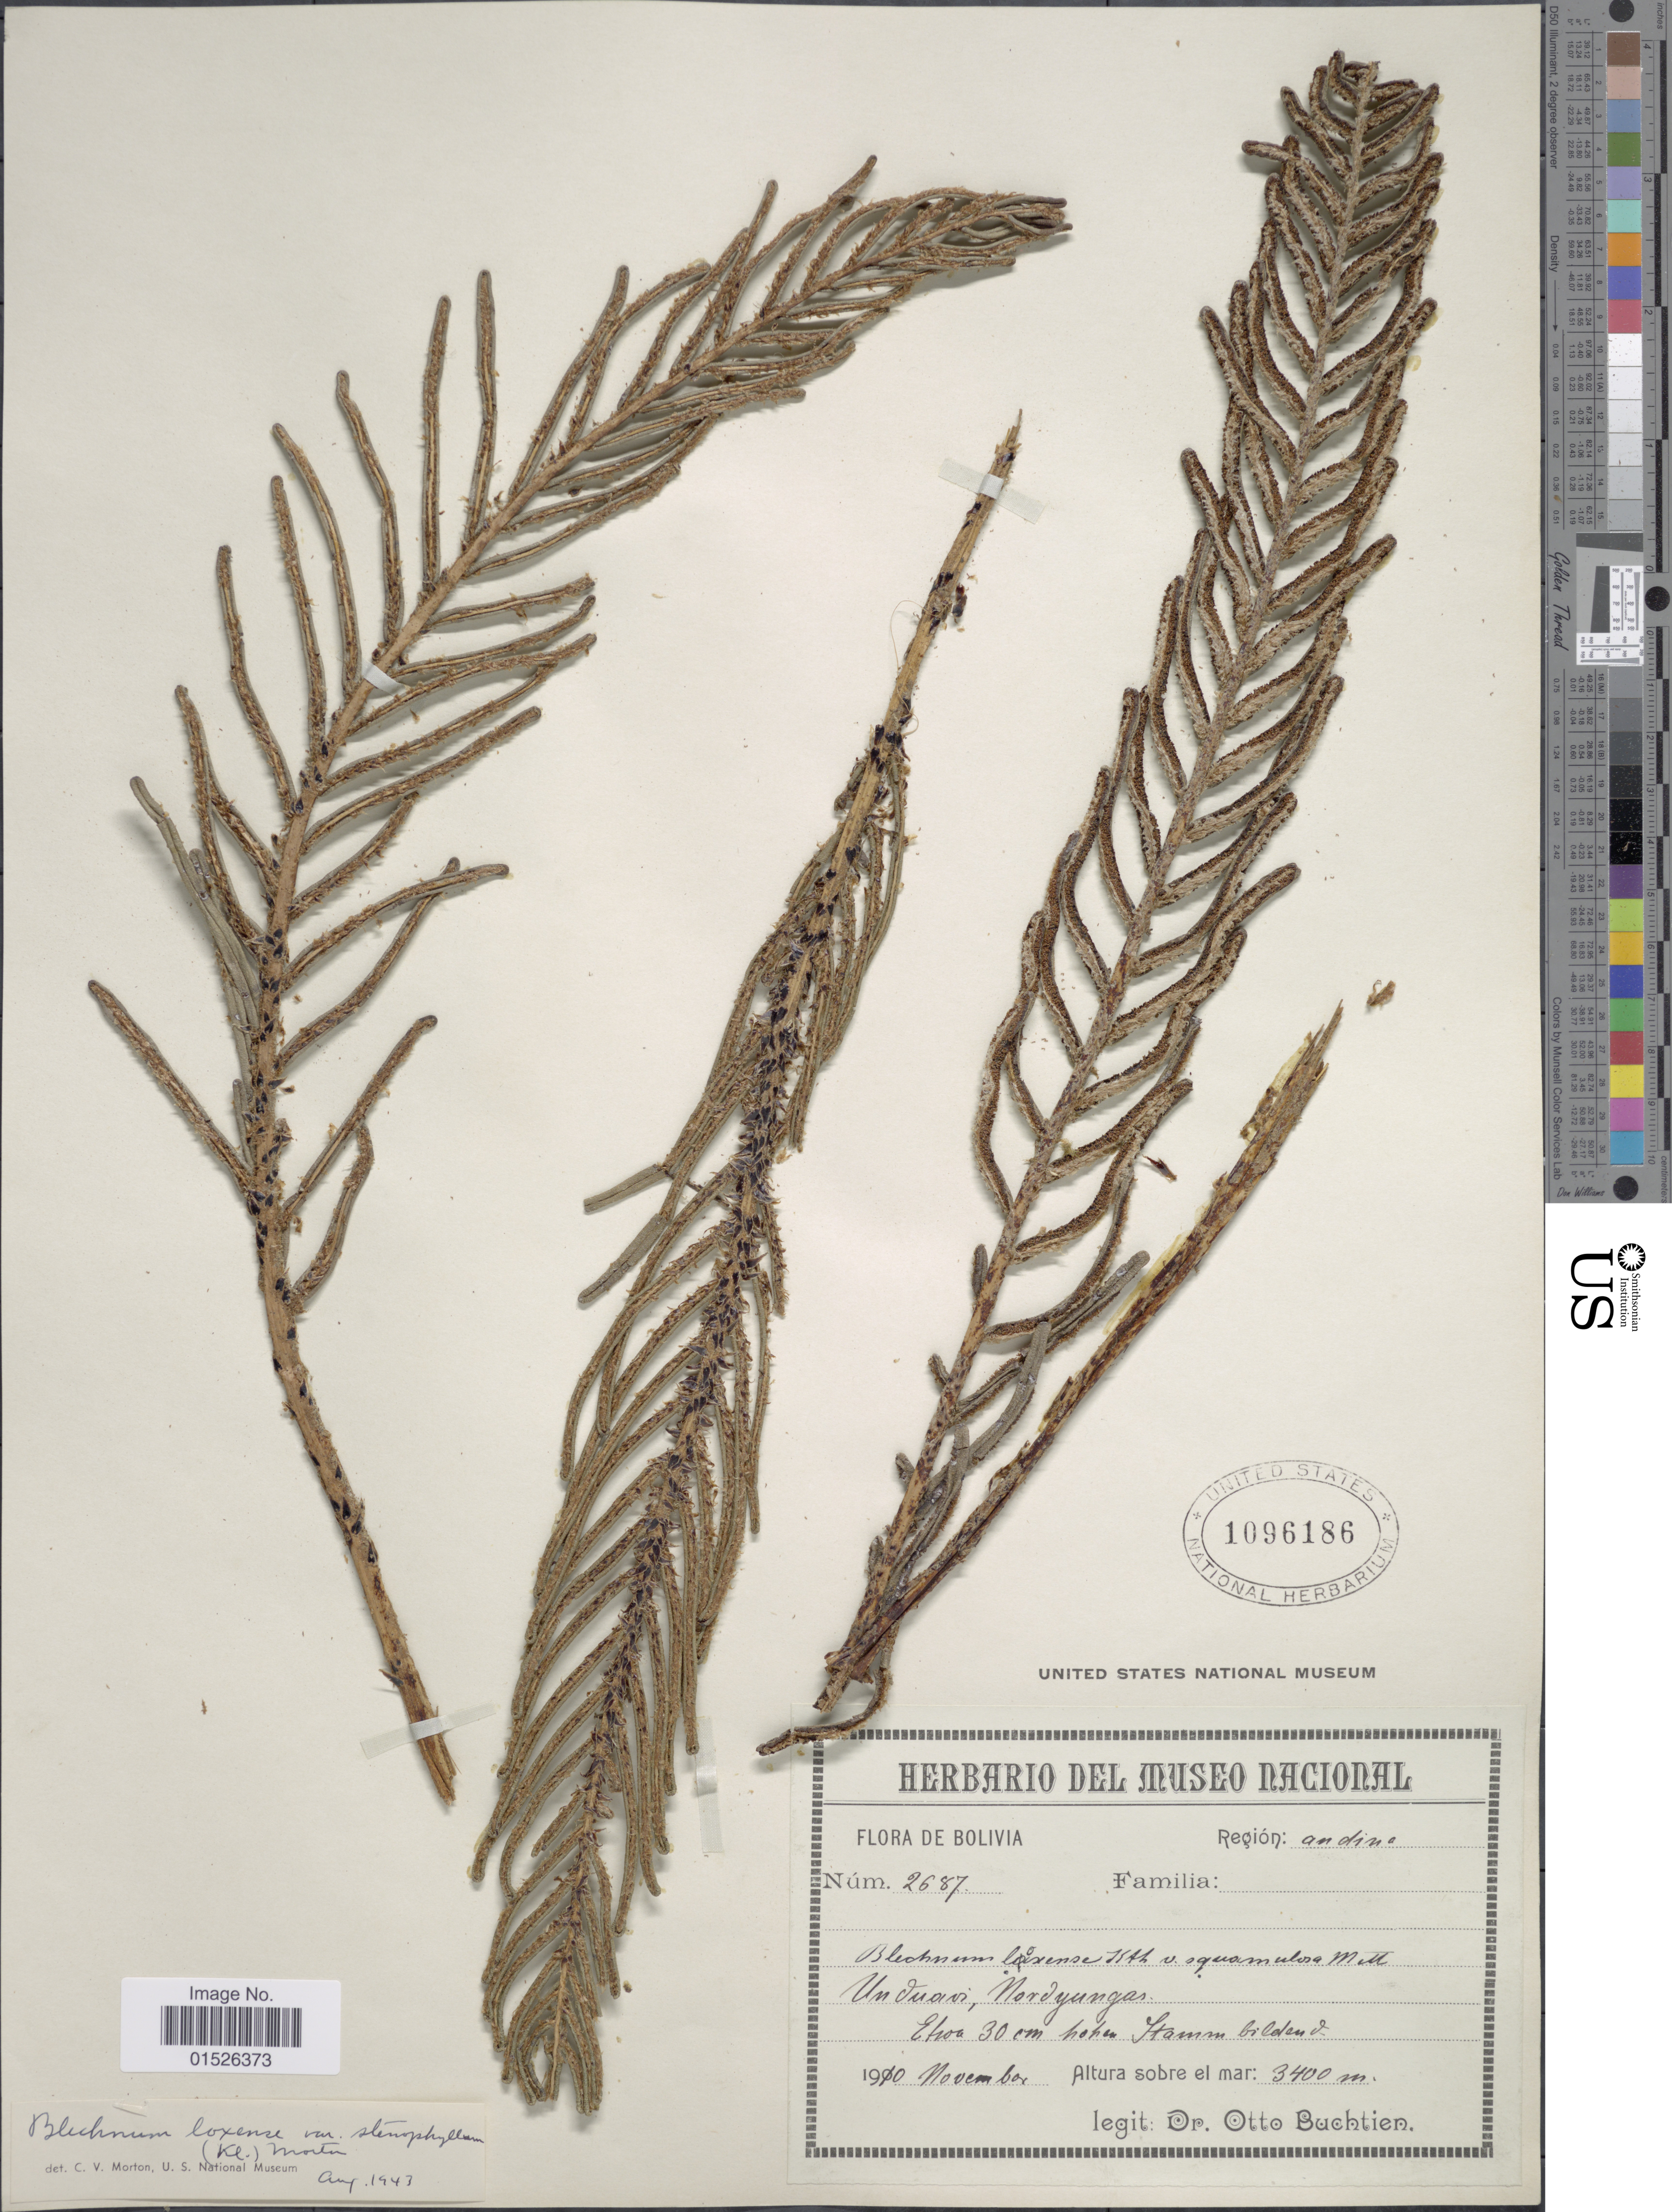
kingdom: Plantae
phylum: Tracheophyta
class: Polypodiopsida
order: Polypodiales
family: Blechnaceae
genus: Blechnum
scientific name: Blechnum loxense var. stenophyllum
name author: (Klotzsch) Lellinger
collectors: O. Buchtien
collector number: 2687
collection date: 1910-11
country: Bolivia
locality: Bolivia, Unduari; Nordyungas, Region Andina.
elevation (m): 3400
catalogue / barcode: US 1096186